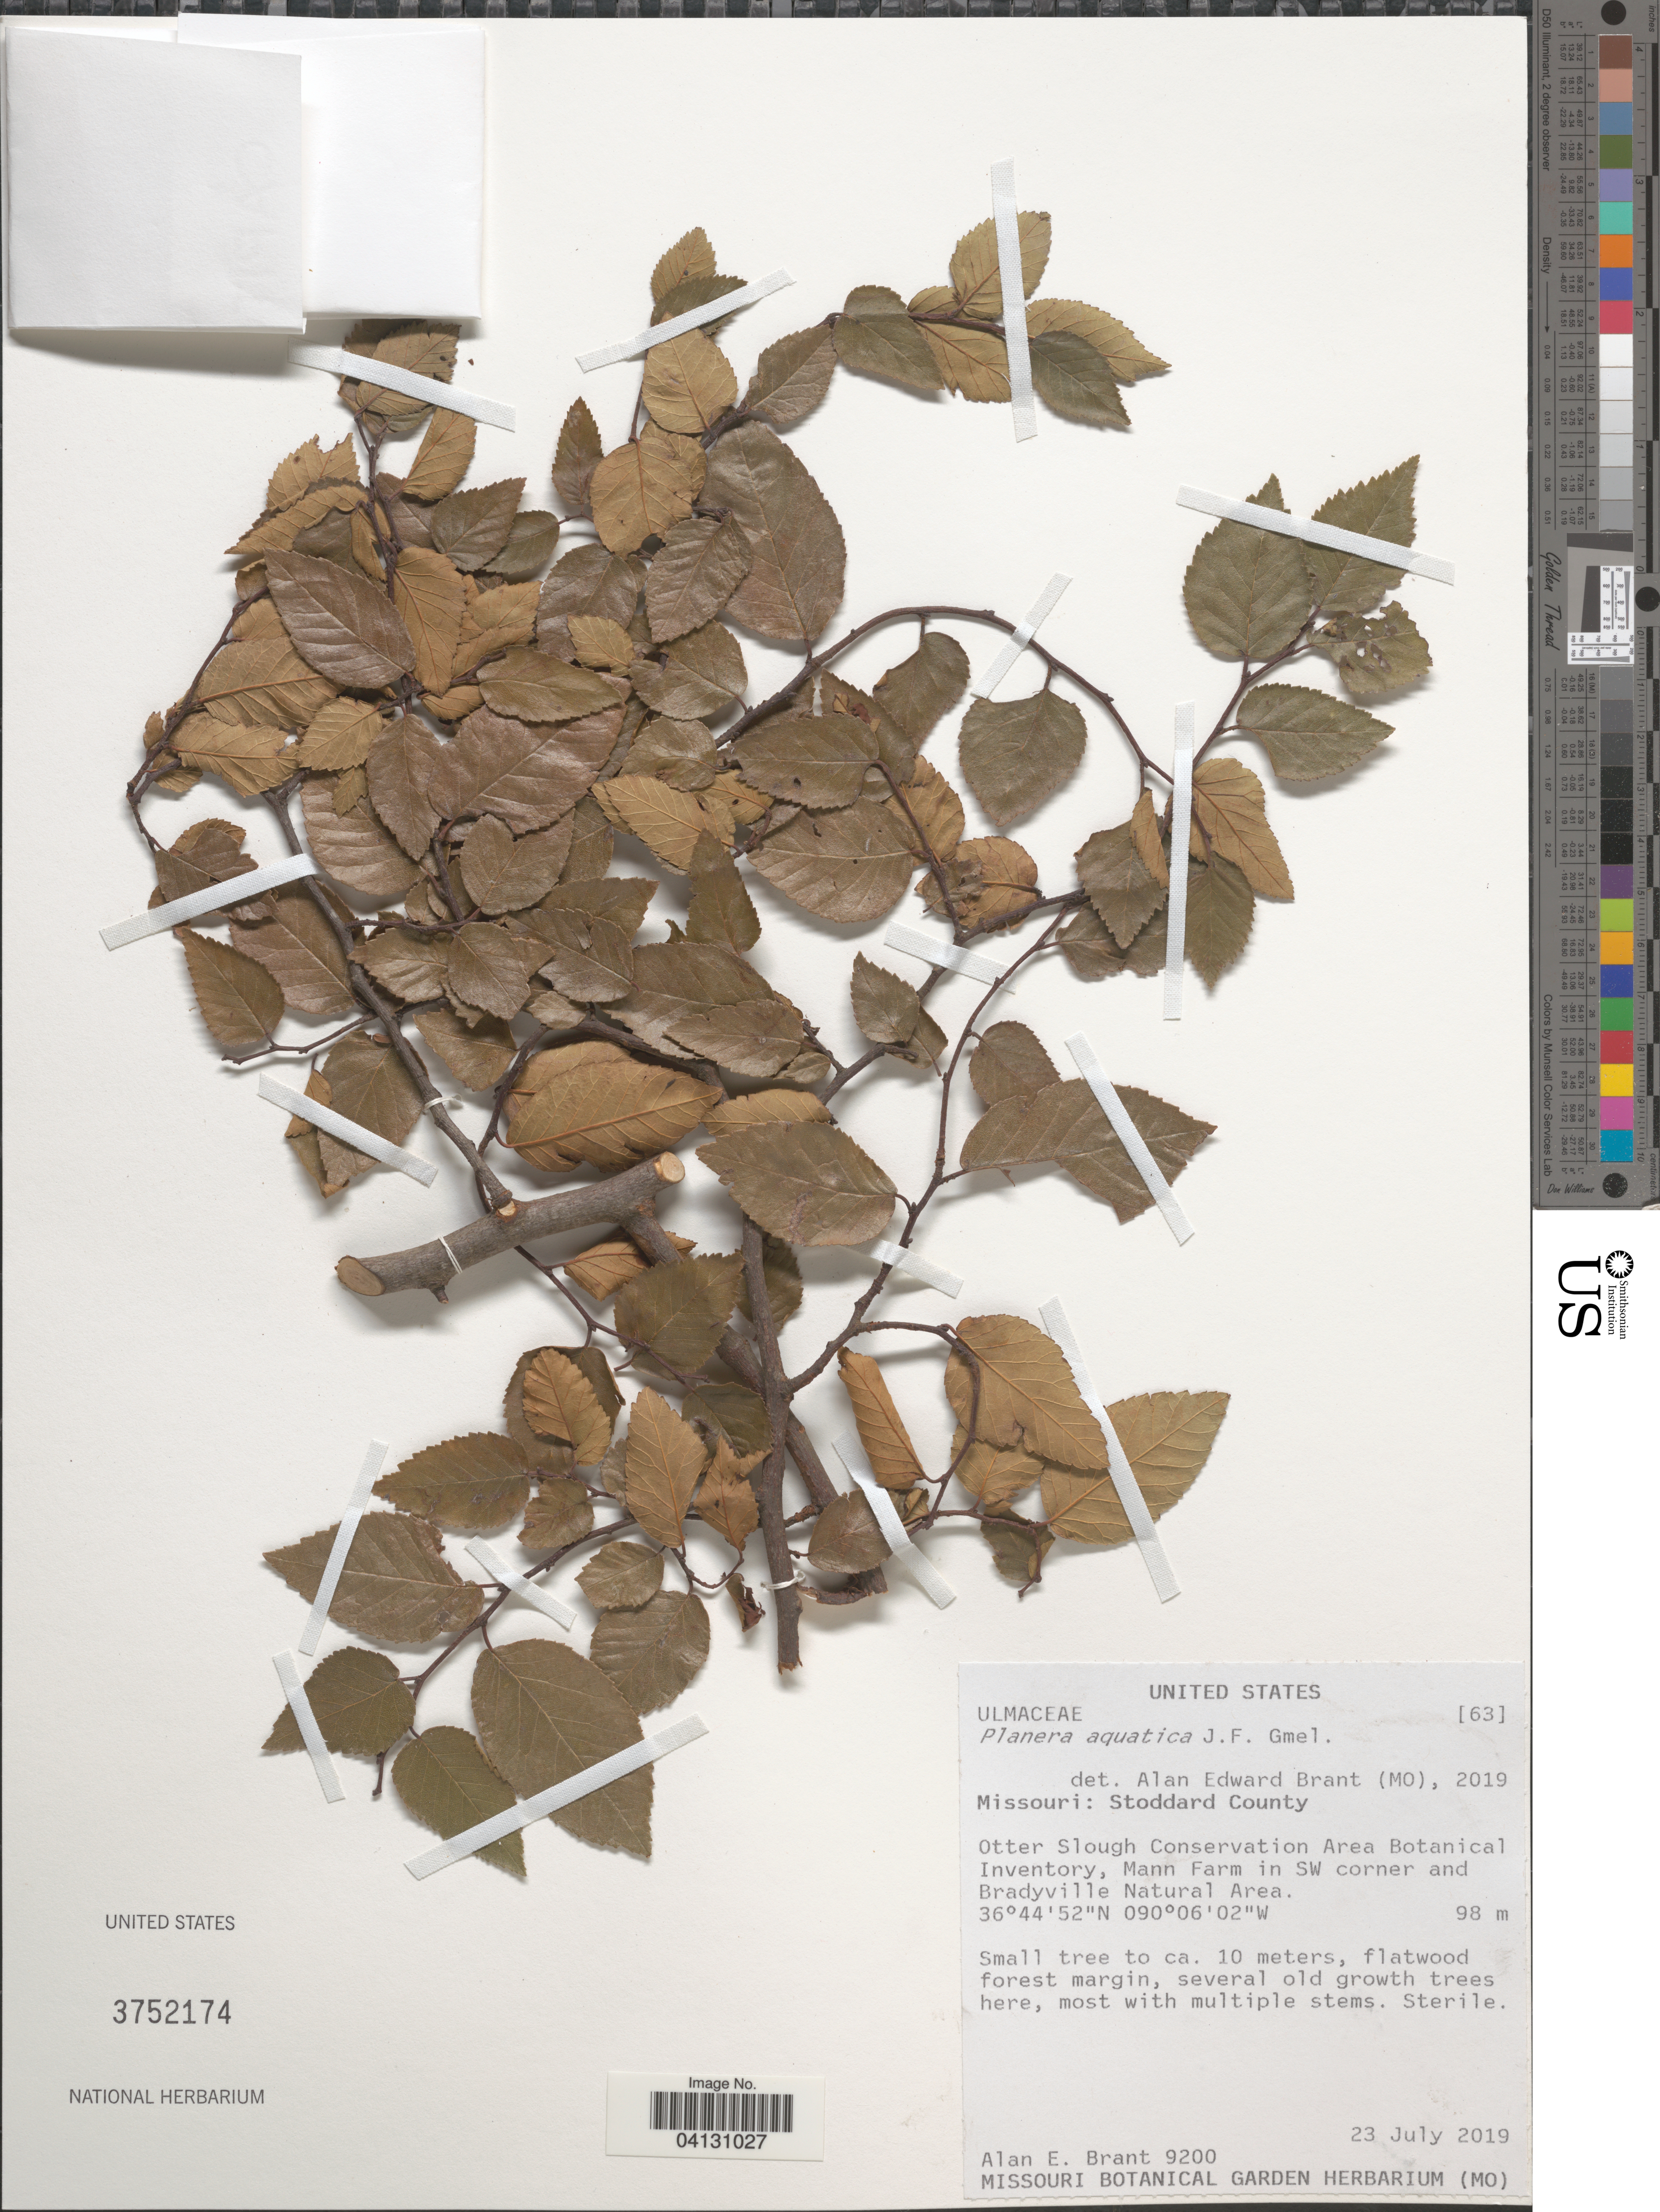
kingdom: Plantae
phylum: Tracheophyta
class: Magnoliopsida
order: Rosales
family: Ulmaceae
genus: Planera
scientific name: Planera aquatica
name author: J.F. Gmel.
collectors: A. Brant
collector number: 9200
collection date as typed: Transcribed d/m/y: 23/7/2019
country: United States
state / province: Missouri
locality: Stoddard County. Otter Slough Conservation Area Botanical Inventory. Mann Farm in SW corner and Bradyville Natural Area.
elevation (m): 98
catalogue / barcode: US 3752174